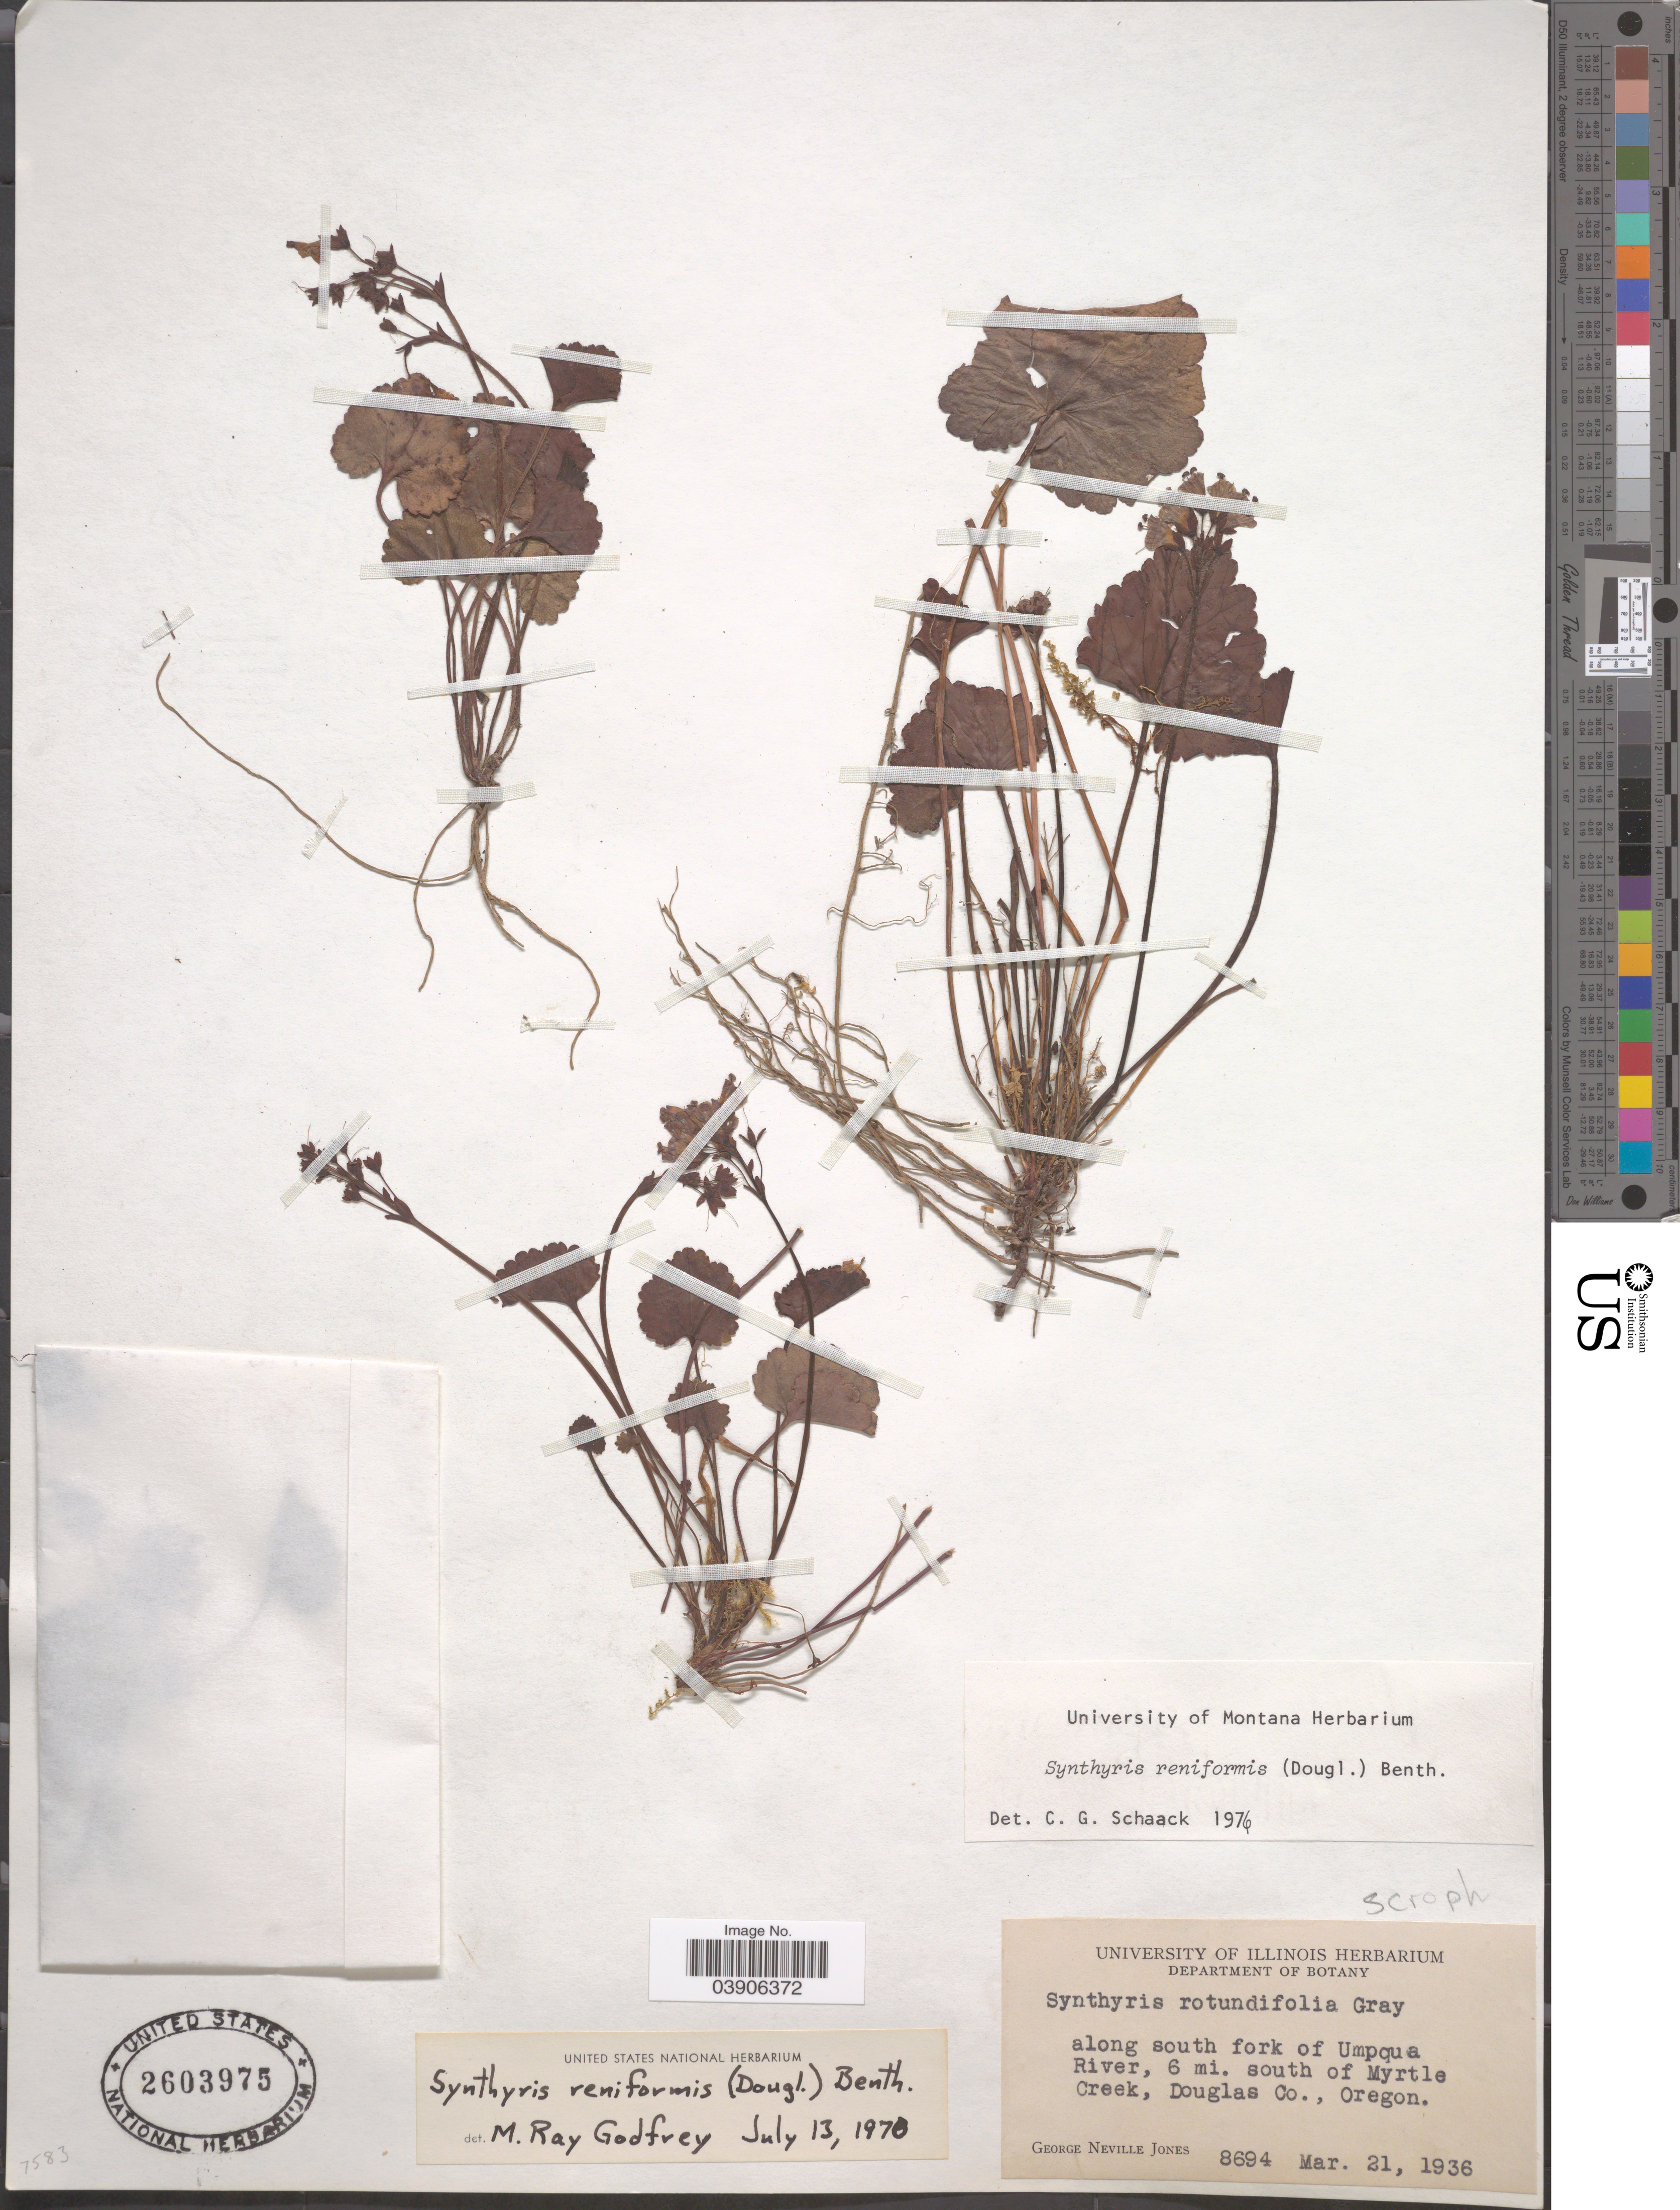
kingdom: Plantae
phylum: Tracheophyta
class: Magnoliopsida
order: Lamiales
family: Plantaginaceae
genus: Synthyris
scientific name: Synthyris reniformis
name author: Benth.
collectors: G. N. Jones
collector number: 8694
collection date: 1936-03-21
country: United States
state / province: Oregon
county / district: Douglas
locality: Along south fork of Umpqua River, 6 mi. south of Myrtle Creek, Douglas Co.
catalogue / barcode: US 2603975